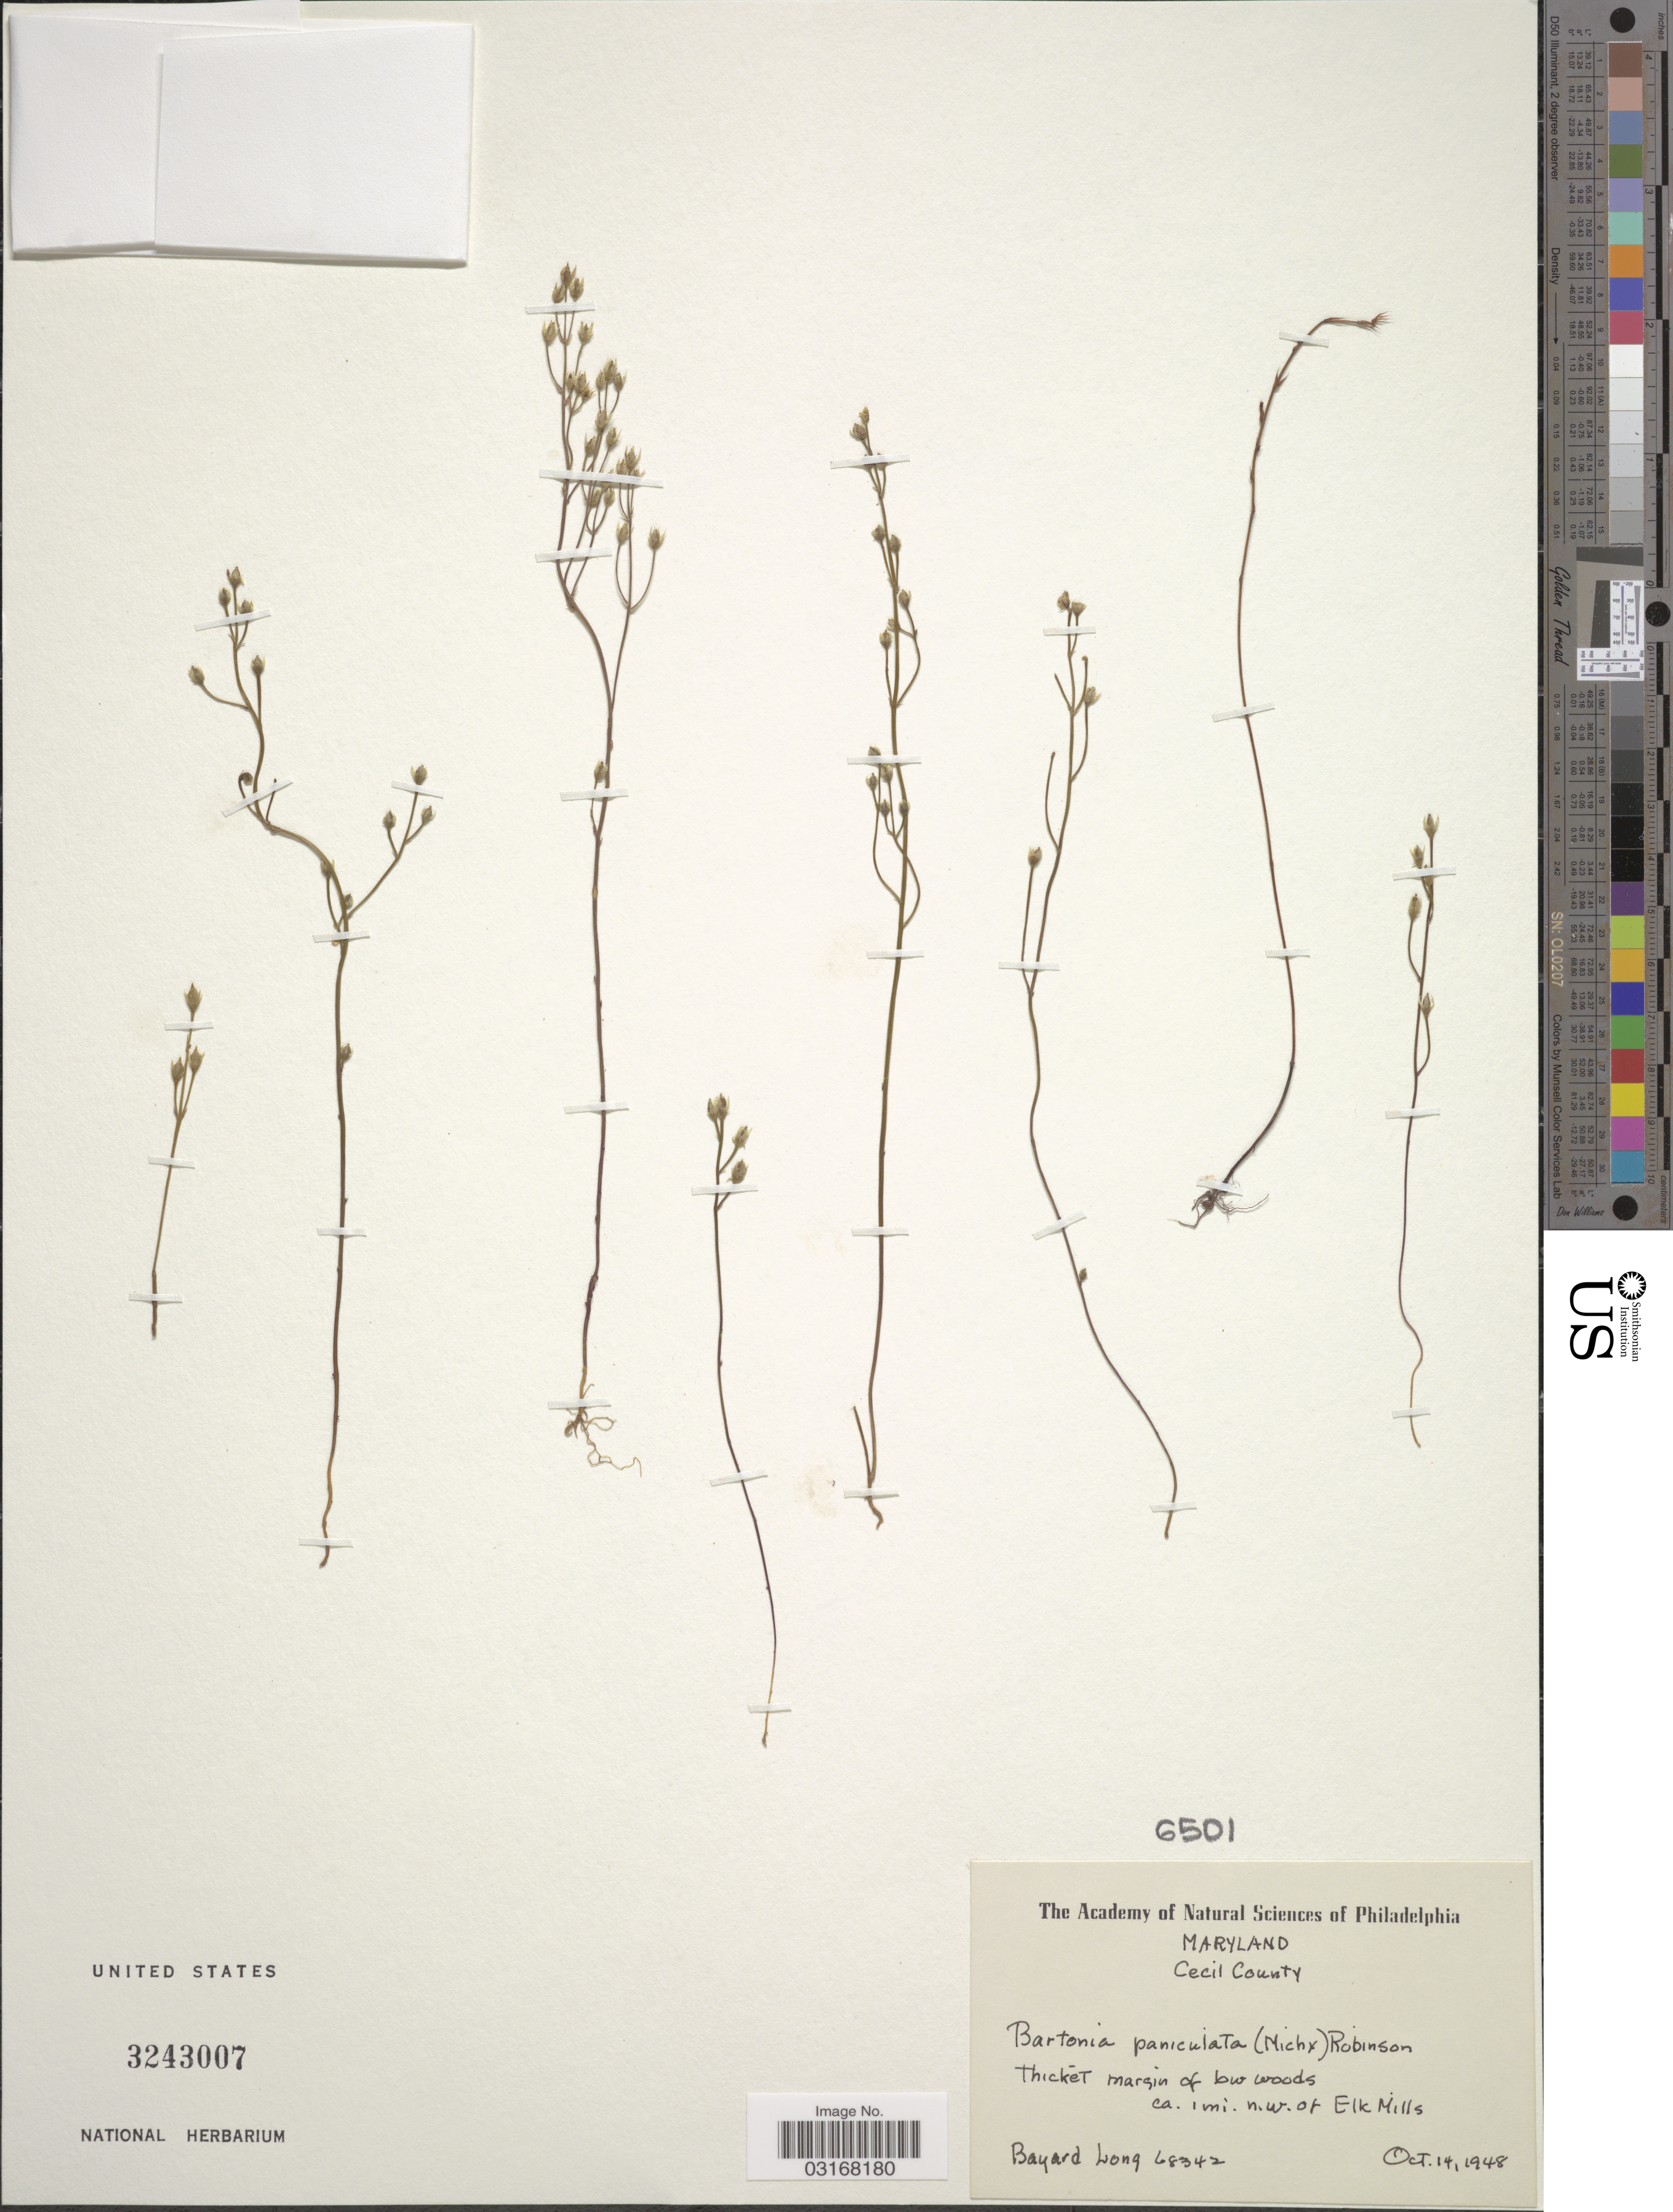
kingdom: Plantae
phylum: Tracheophyta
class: Magnoliopsida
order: Gentianales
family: Gentianaceae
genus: Bartonia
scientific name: Bartonia paniculata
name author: (Michx.) Muhl.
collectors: B. Long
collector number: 68342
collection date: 1948-10-14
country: United States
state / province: Maryland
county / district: Cecil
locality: Cecil County. Ca. 1 mi. n.w. of Elk Mills.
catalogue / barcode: US 3243007